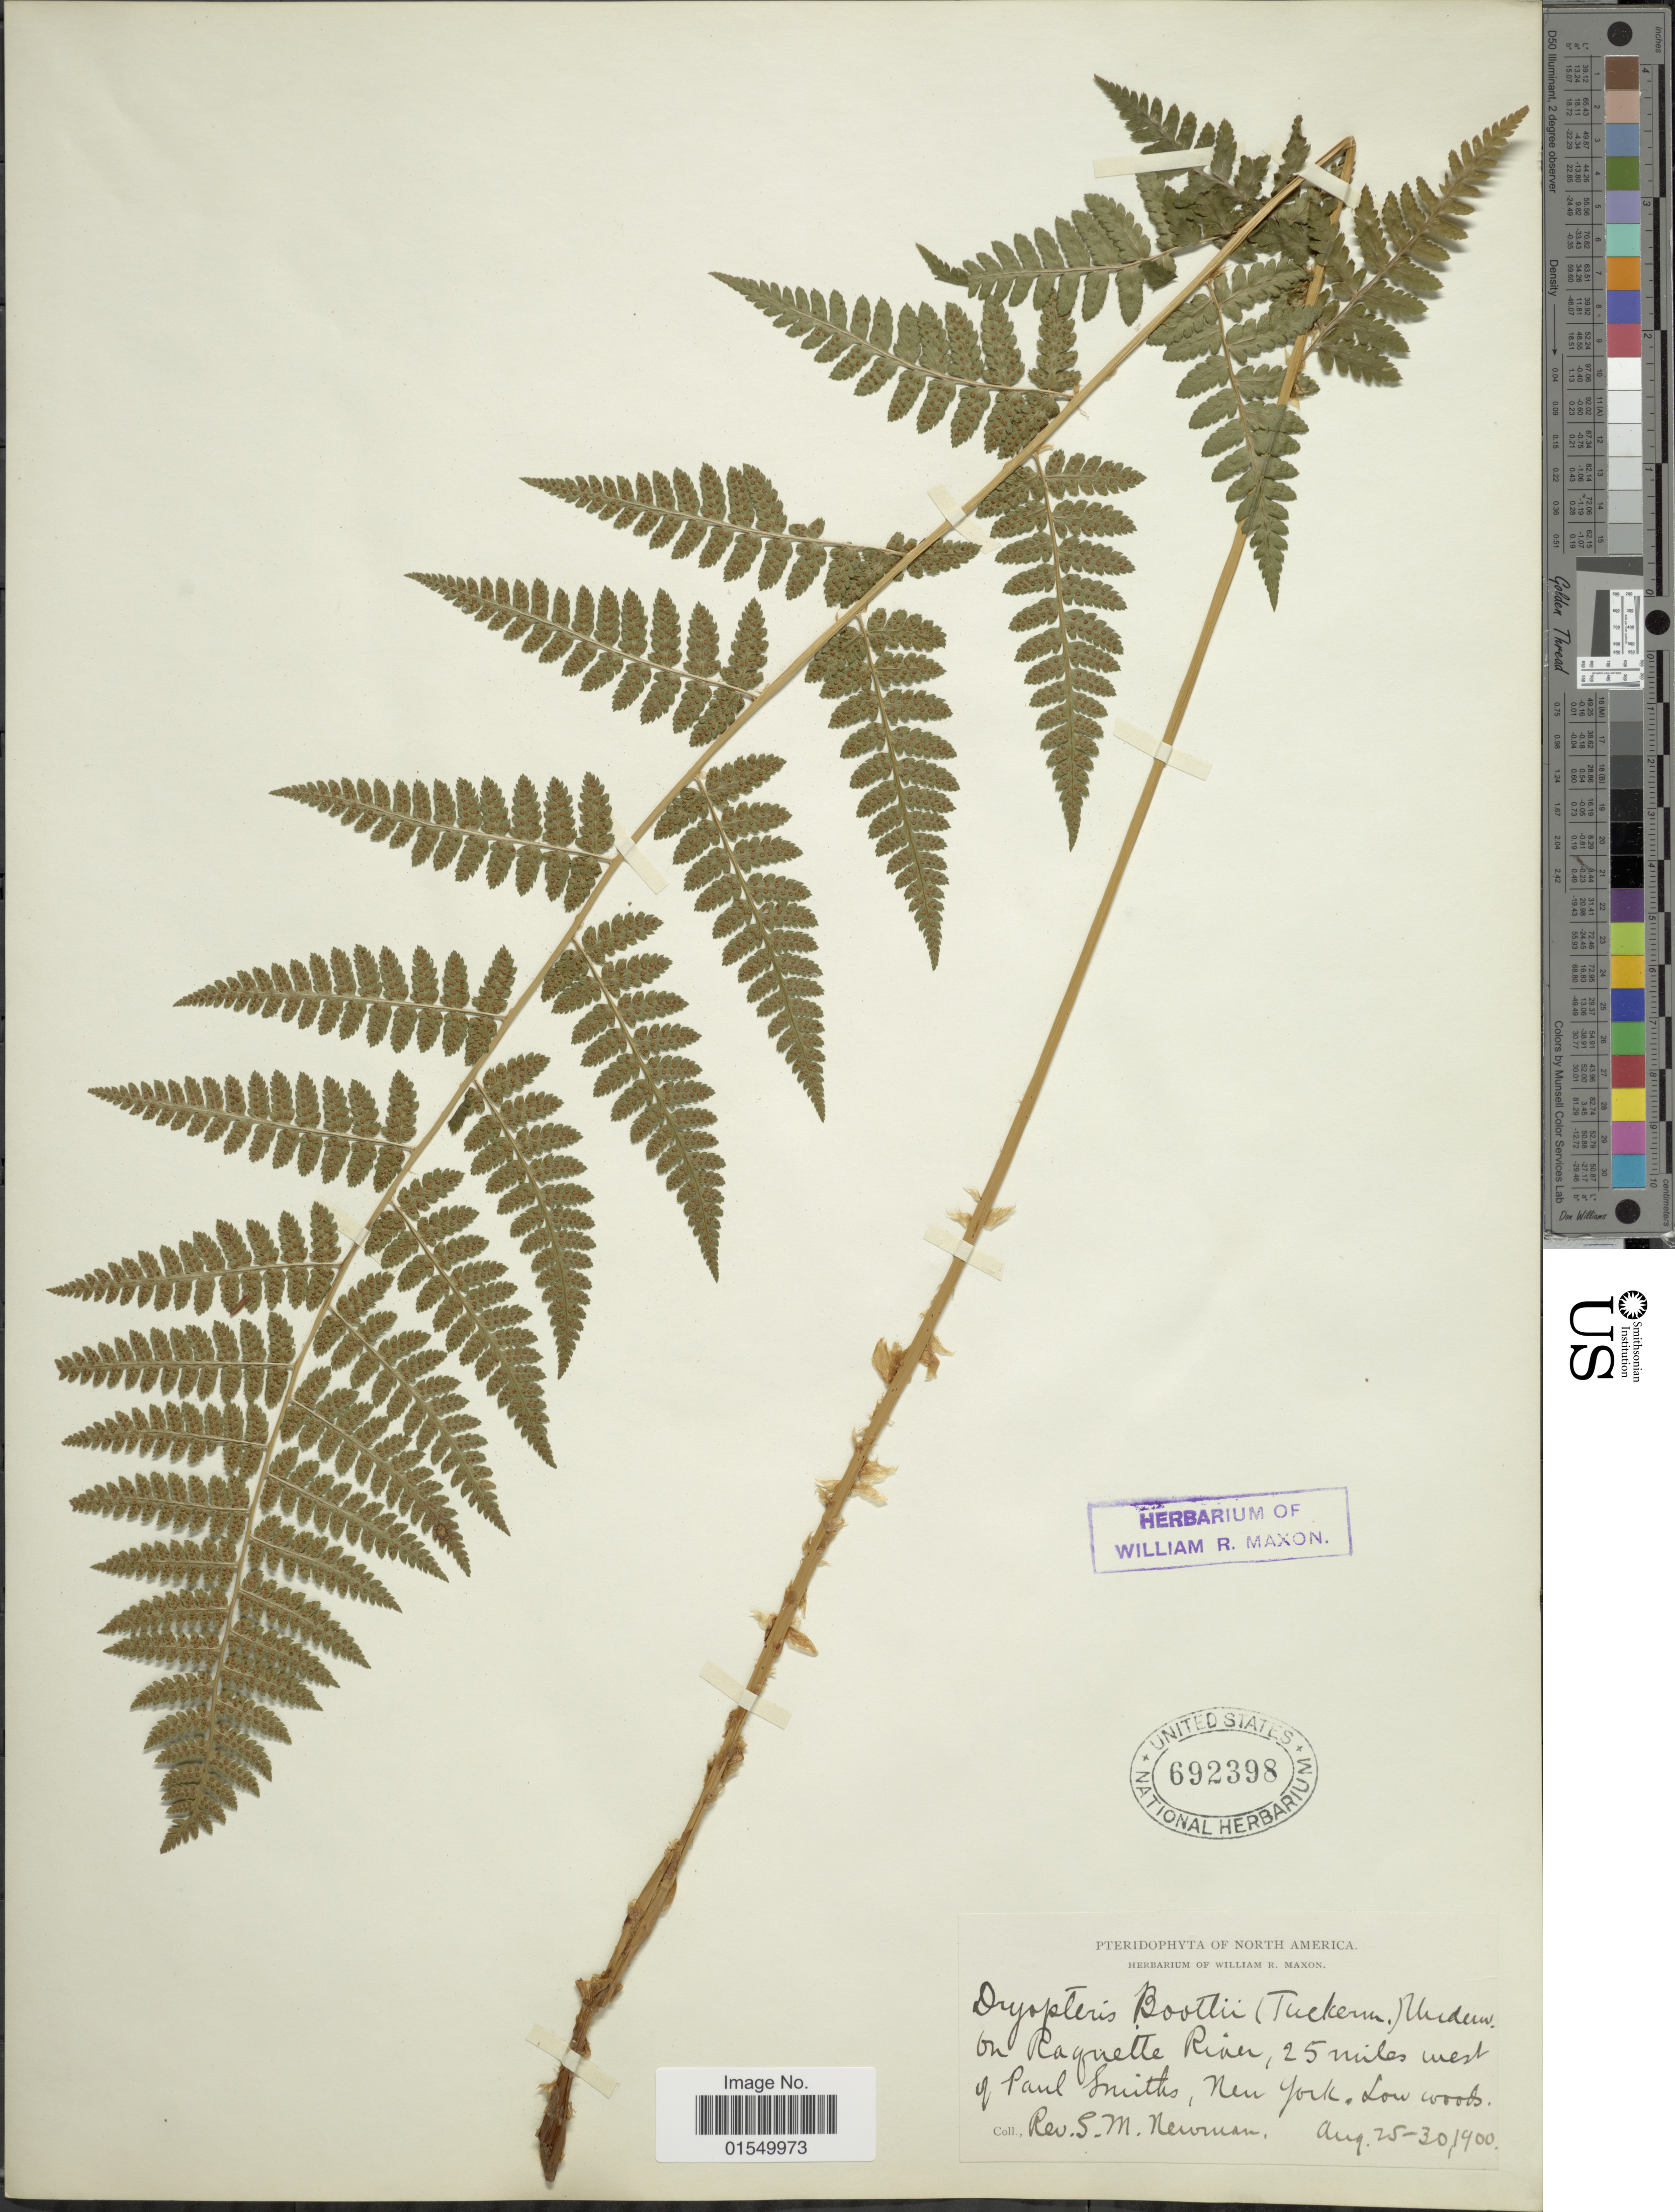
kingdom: Plantae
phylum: Tracheophyta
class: Polypodiopsida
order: Polypodiales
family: Dryopteridaceae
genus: Dryopteris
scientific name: Dryopteris x boottii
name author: Underw.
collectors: S. Newman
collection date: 1900-08-25/1900-08-30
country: United States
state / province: New York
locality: On Raquette River, 25 miles west of Paul Smiths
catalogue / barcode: US 692398